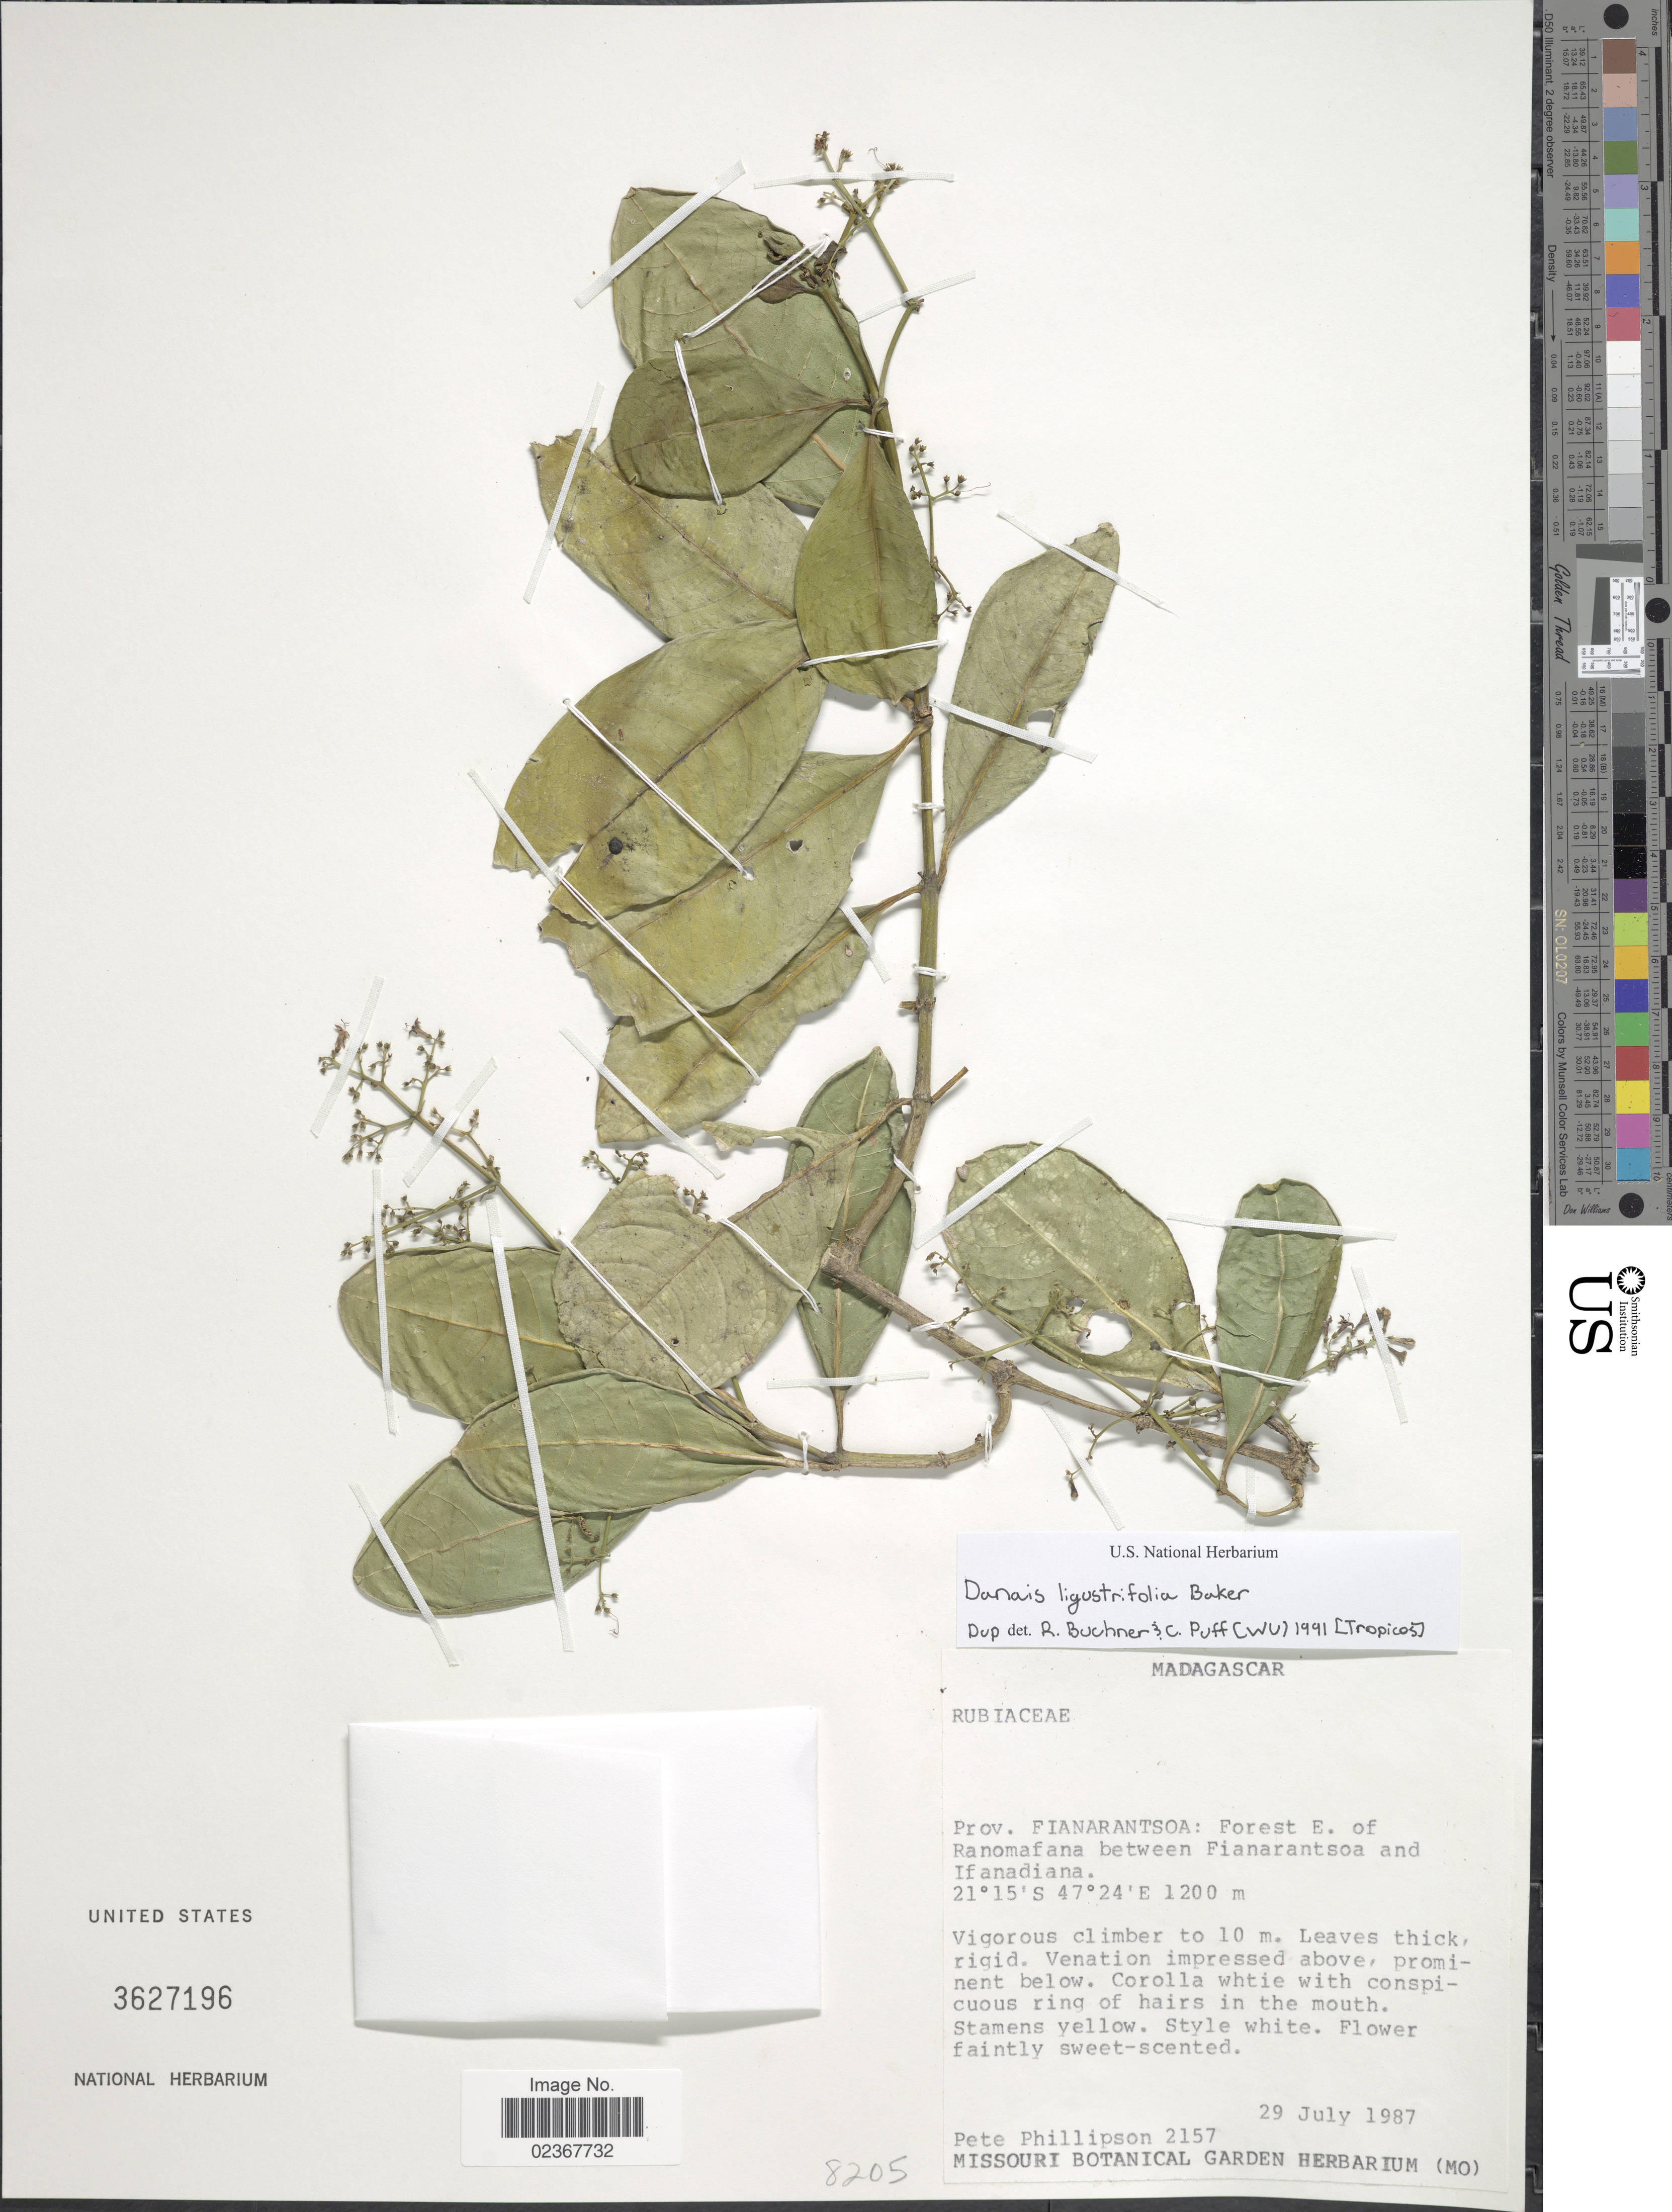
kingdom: Plantae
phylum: Tracheophyta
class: Magnoliopsida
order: Gentianales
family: Rubiaceae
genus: Danais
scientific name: Danais ligustrifolia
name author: Baker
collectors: P. B. Phillipson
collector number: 2157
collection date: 1987-07-29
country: Madagascar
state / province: Haute Matsiatra / Vatovavy Fitovinany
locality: Forest E of Ranomafana between Fianarantsoa and Ifanadiana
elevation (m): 1200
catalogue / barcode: US 3627196